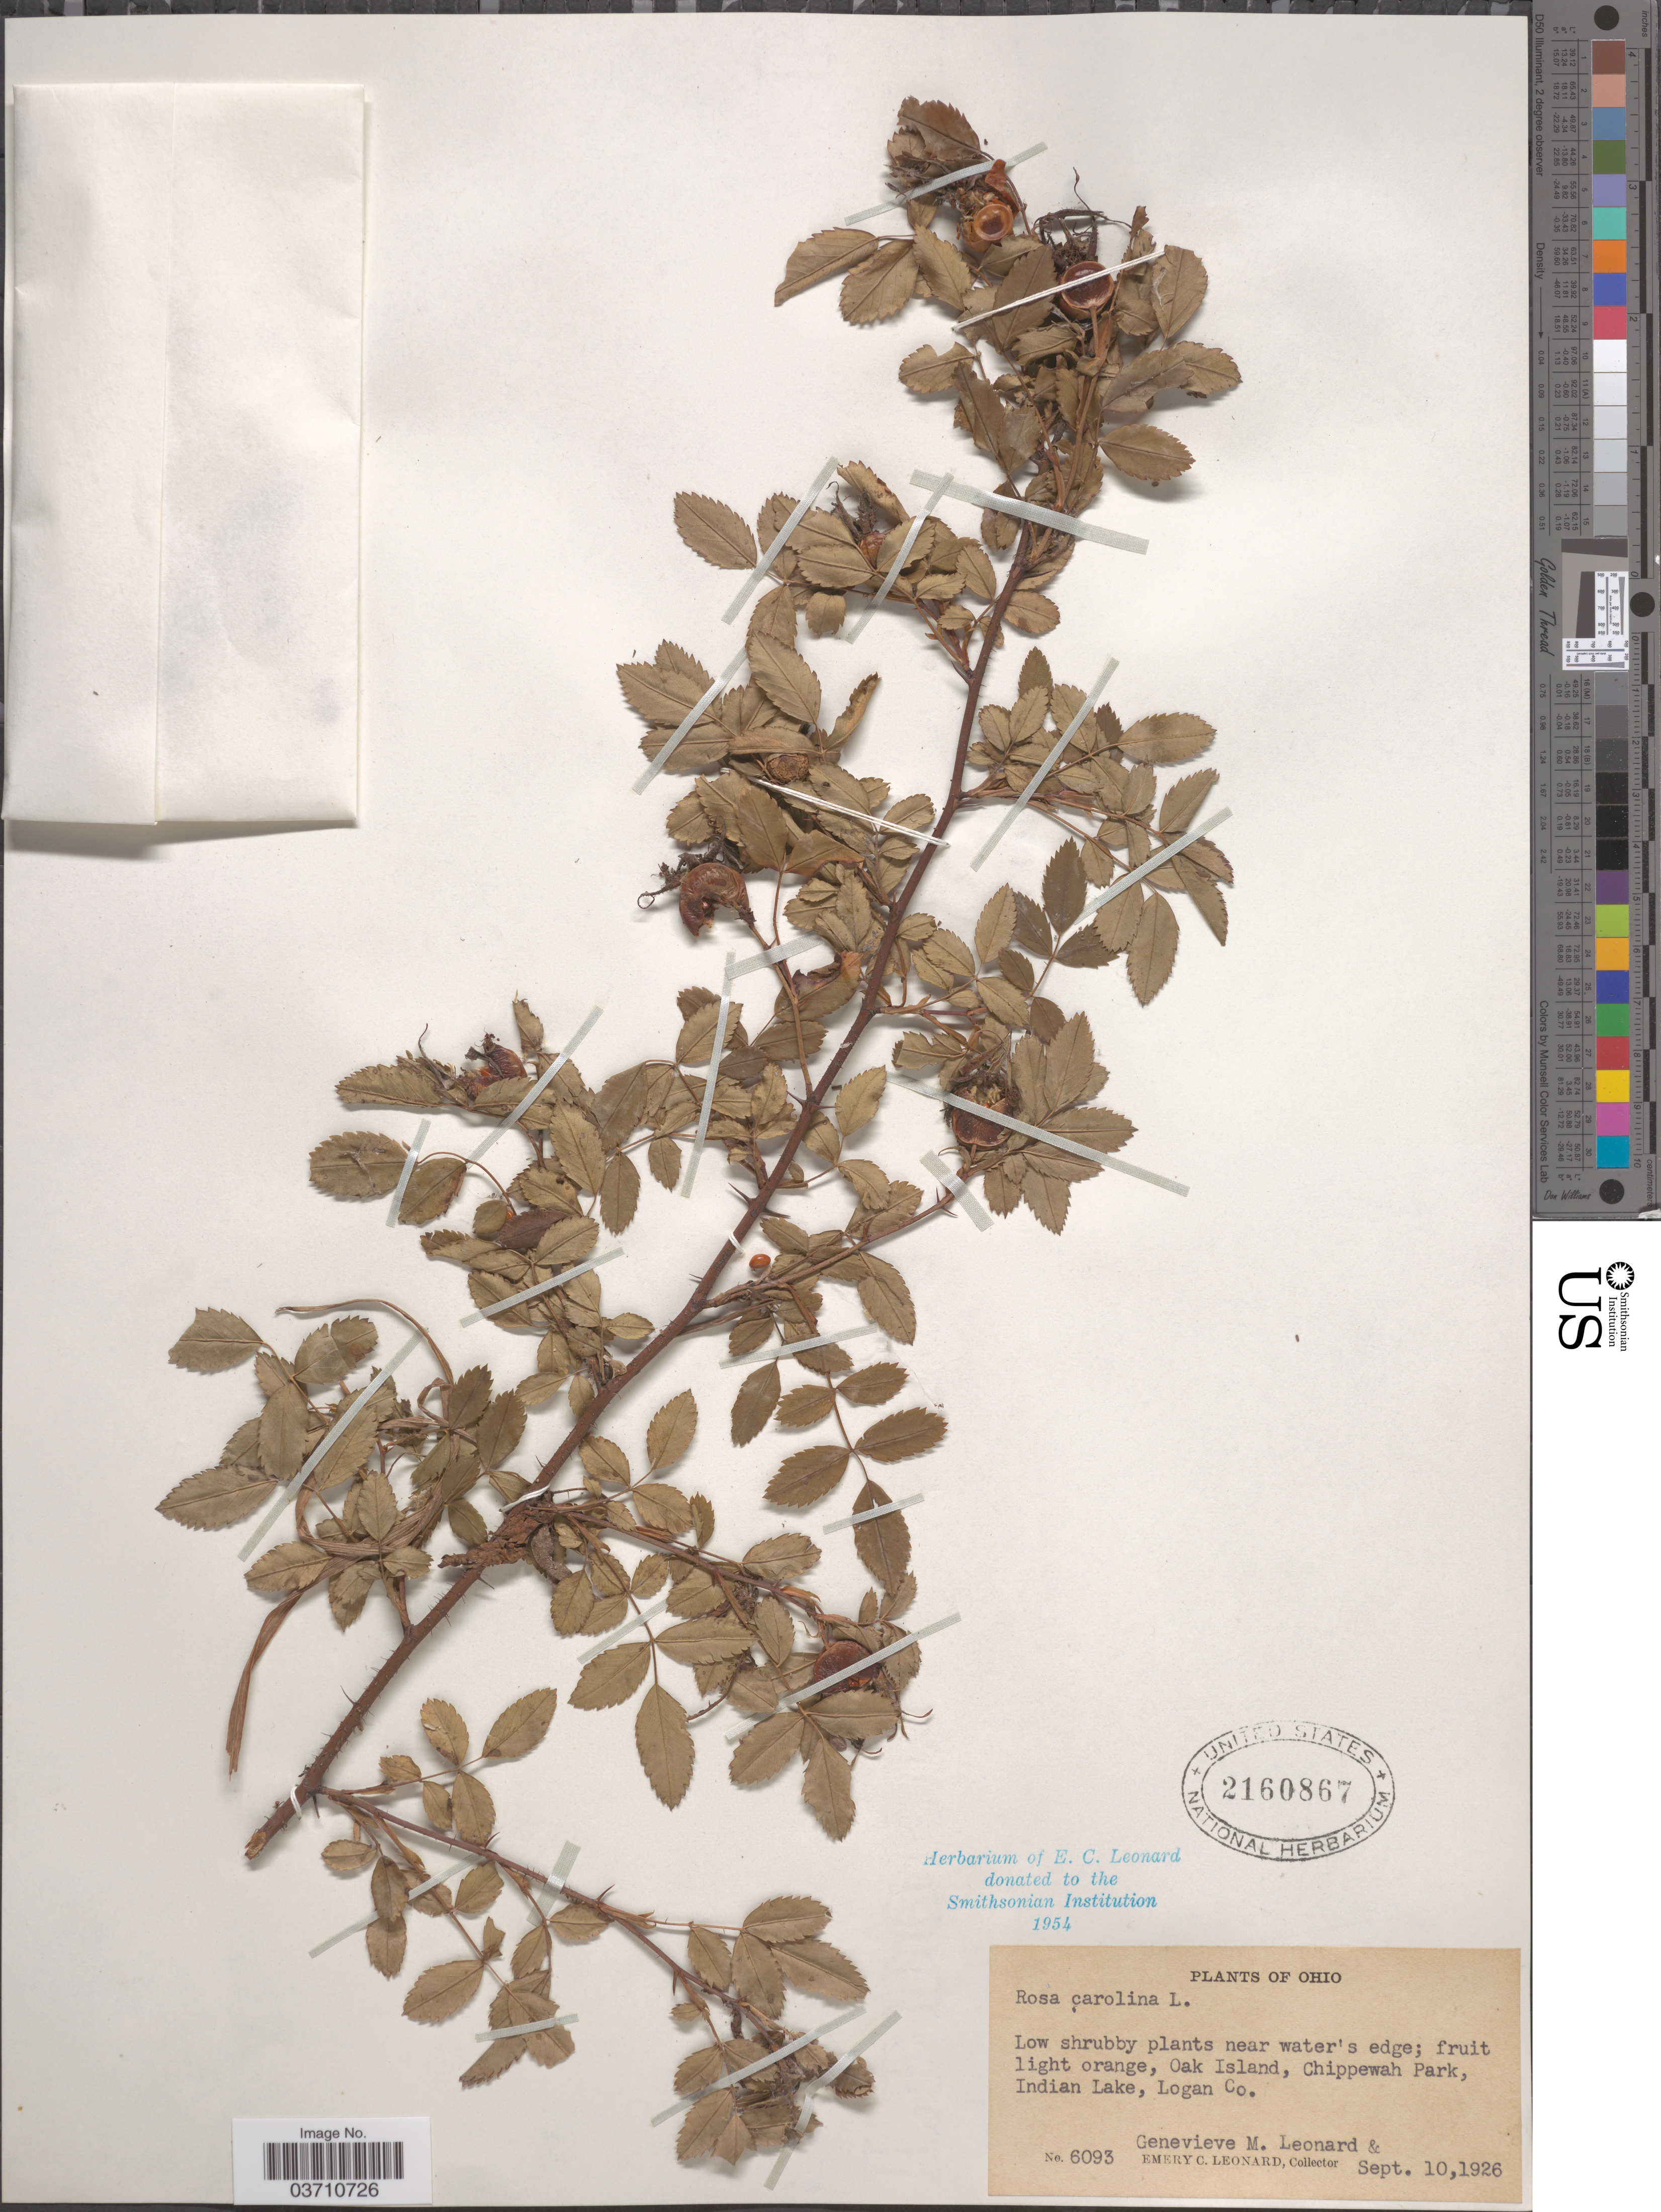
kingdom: Plantae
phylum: Tracheophyta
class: Magnoliopsida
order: Rosales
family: Rosaceae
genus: Rosa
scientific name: Rosa carolina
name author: L.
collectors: G. M. Leonard & E. C. Leonard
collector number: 6093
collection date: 1926-09-10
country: United States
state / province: Ohio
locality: Oak Island, Chippewah Park, Indian Lake, Logan Co.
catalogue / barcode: US 2160867